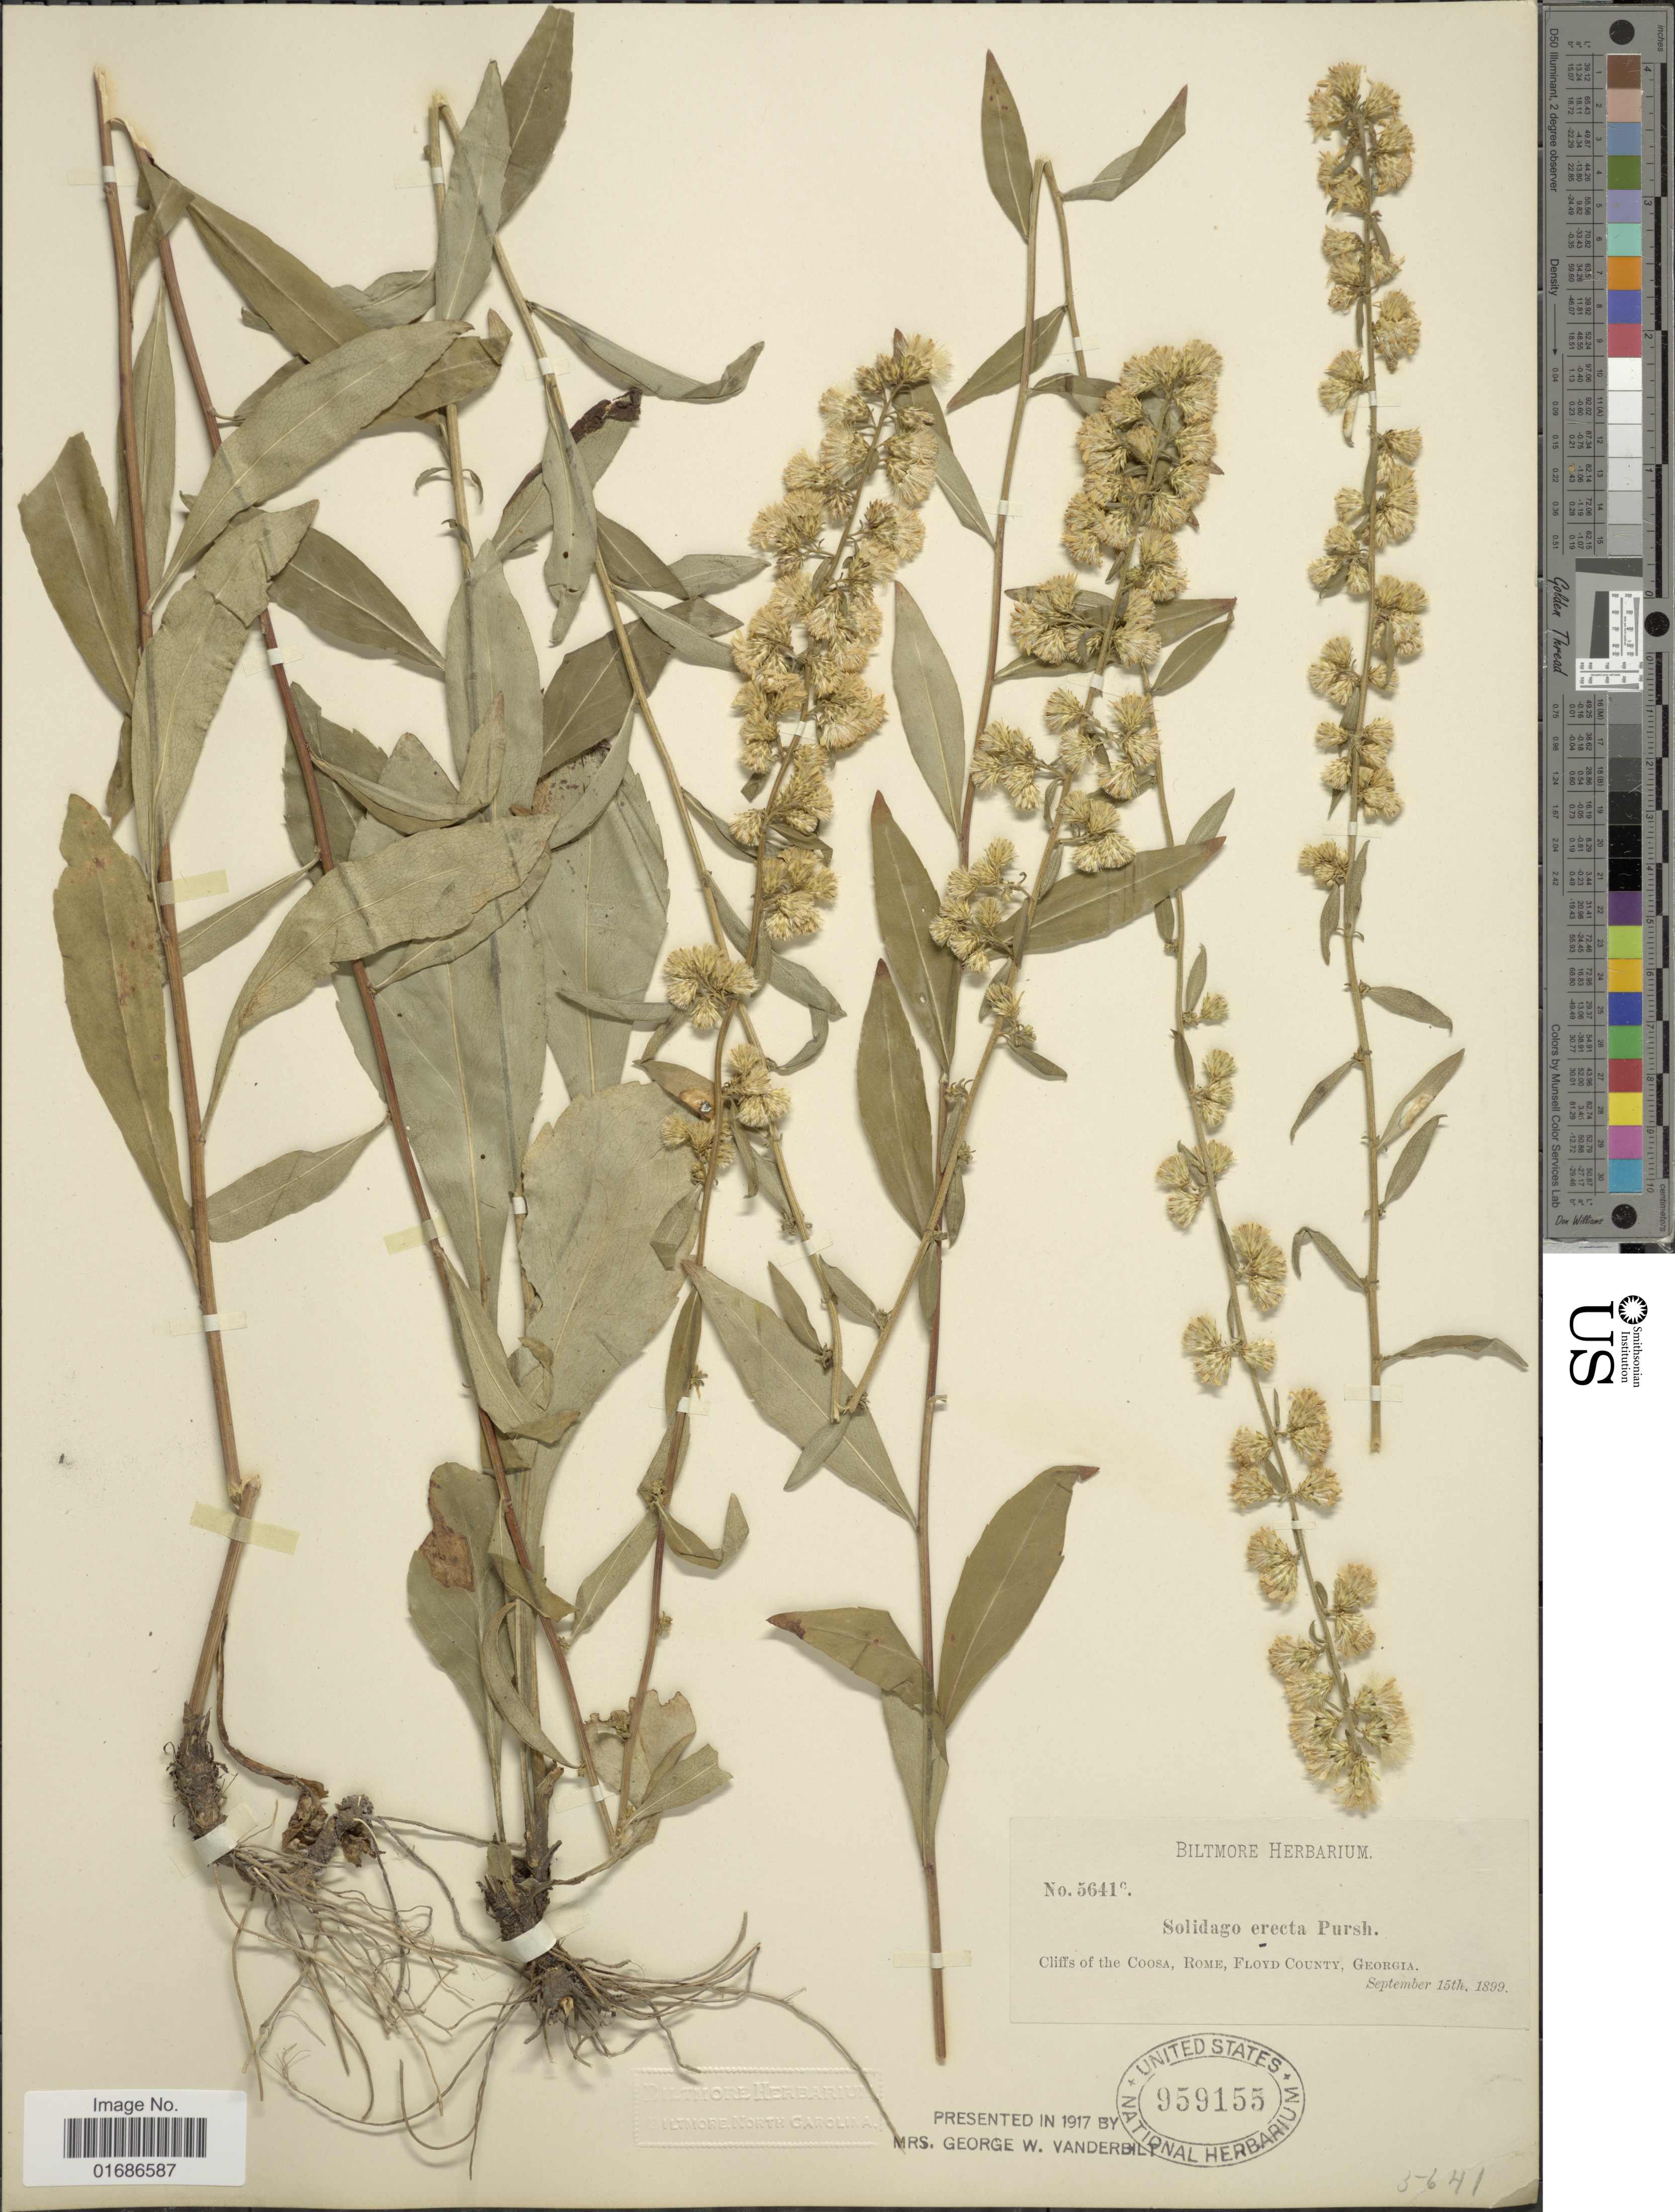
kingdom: Plantae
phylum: Tracheophyta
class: Magnoliopsida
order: Asterales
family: Asteraceae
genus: Solidago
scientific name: Solidago erecta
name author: Pursh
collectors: ex herb. Biltmore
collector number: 5641c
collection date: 1899-09-15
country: United States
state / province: Georgia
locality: Cliffs of the Coosa, Rome, Floyd County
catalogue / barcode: US 959155